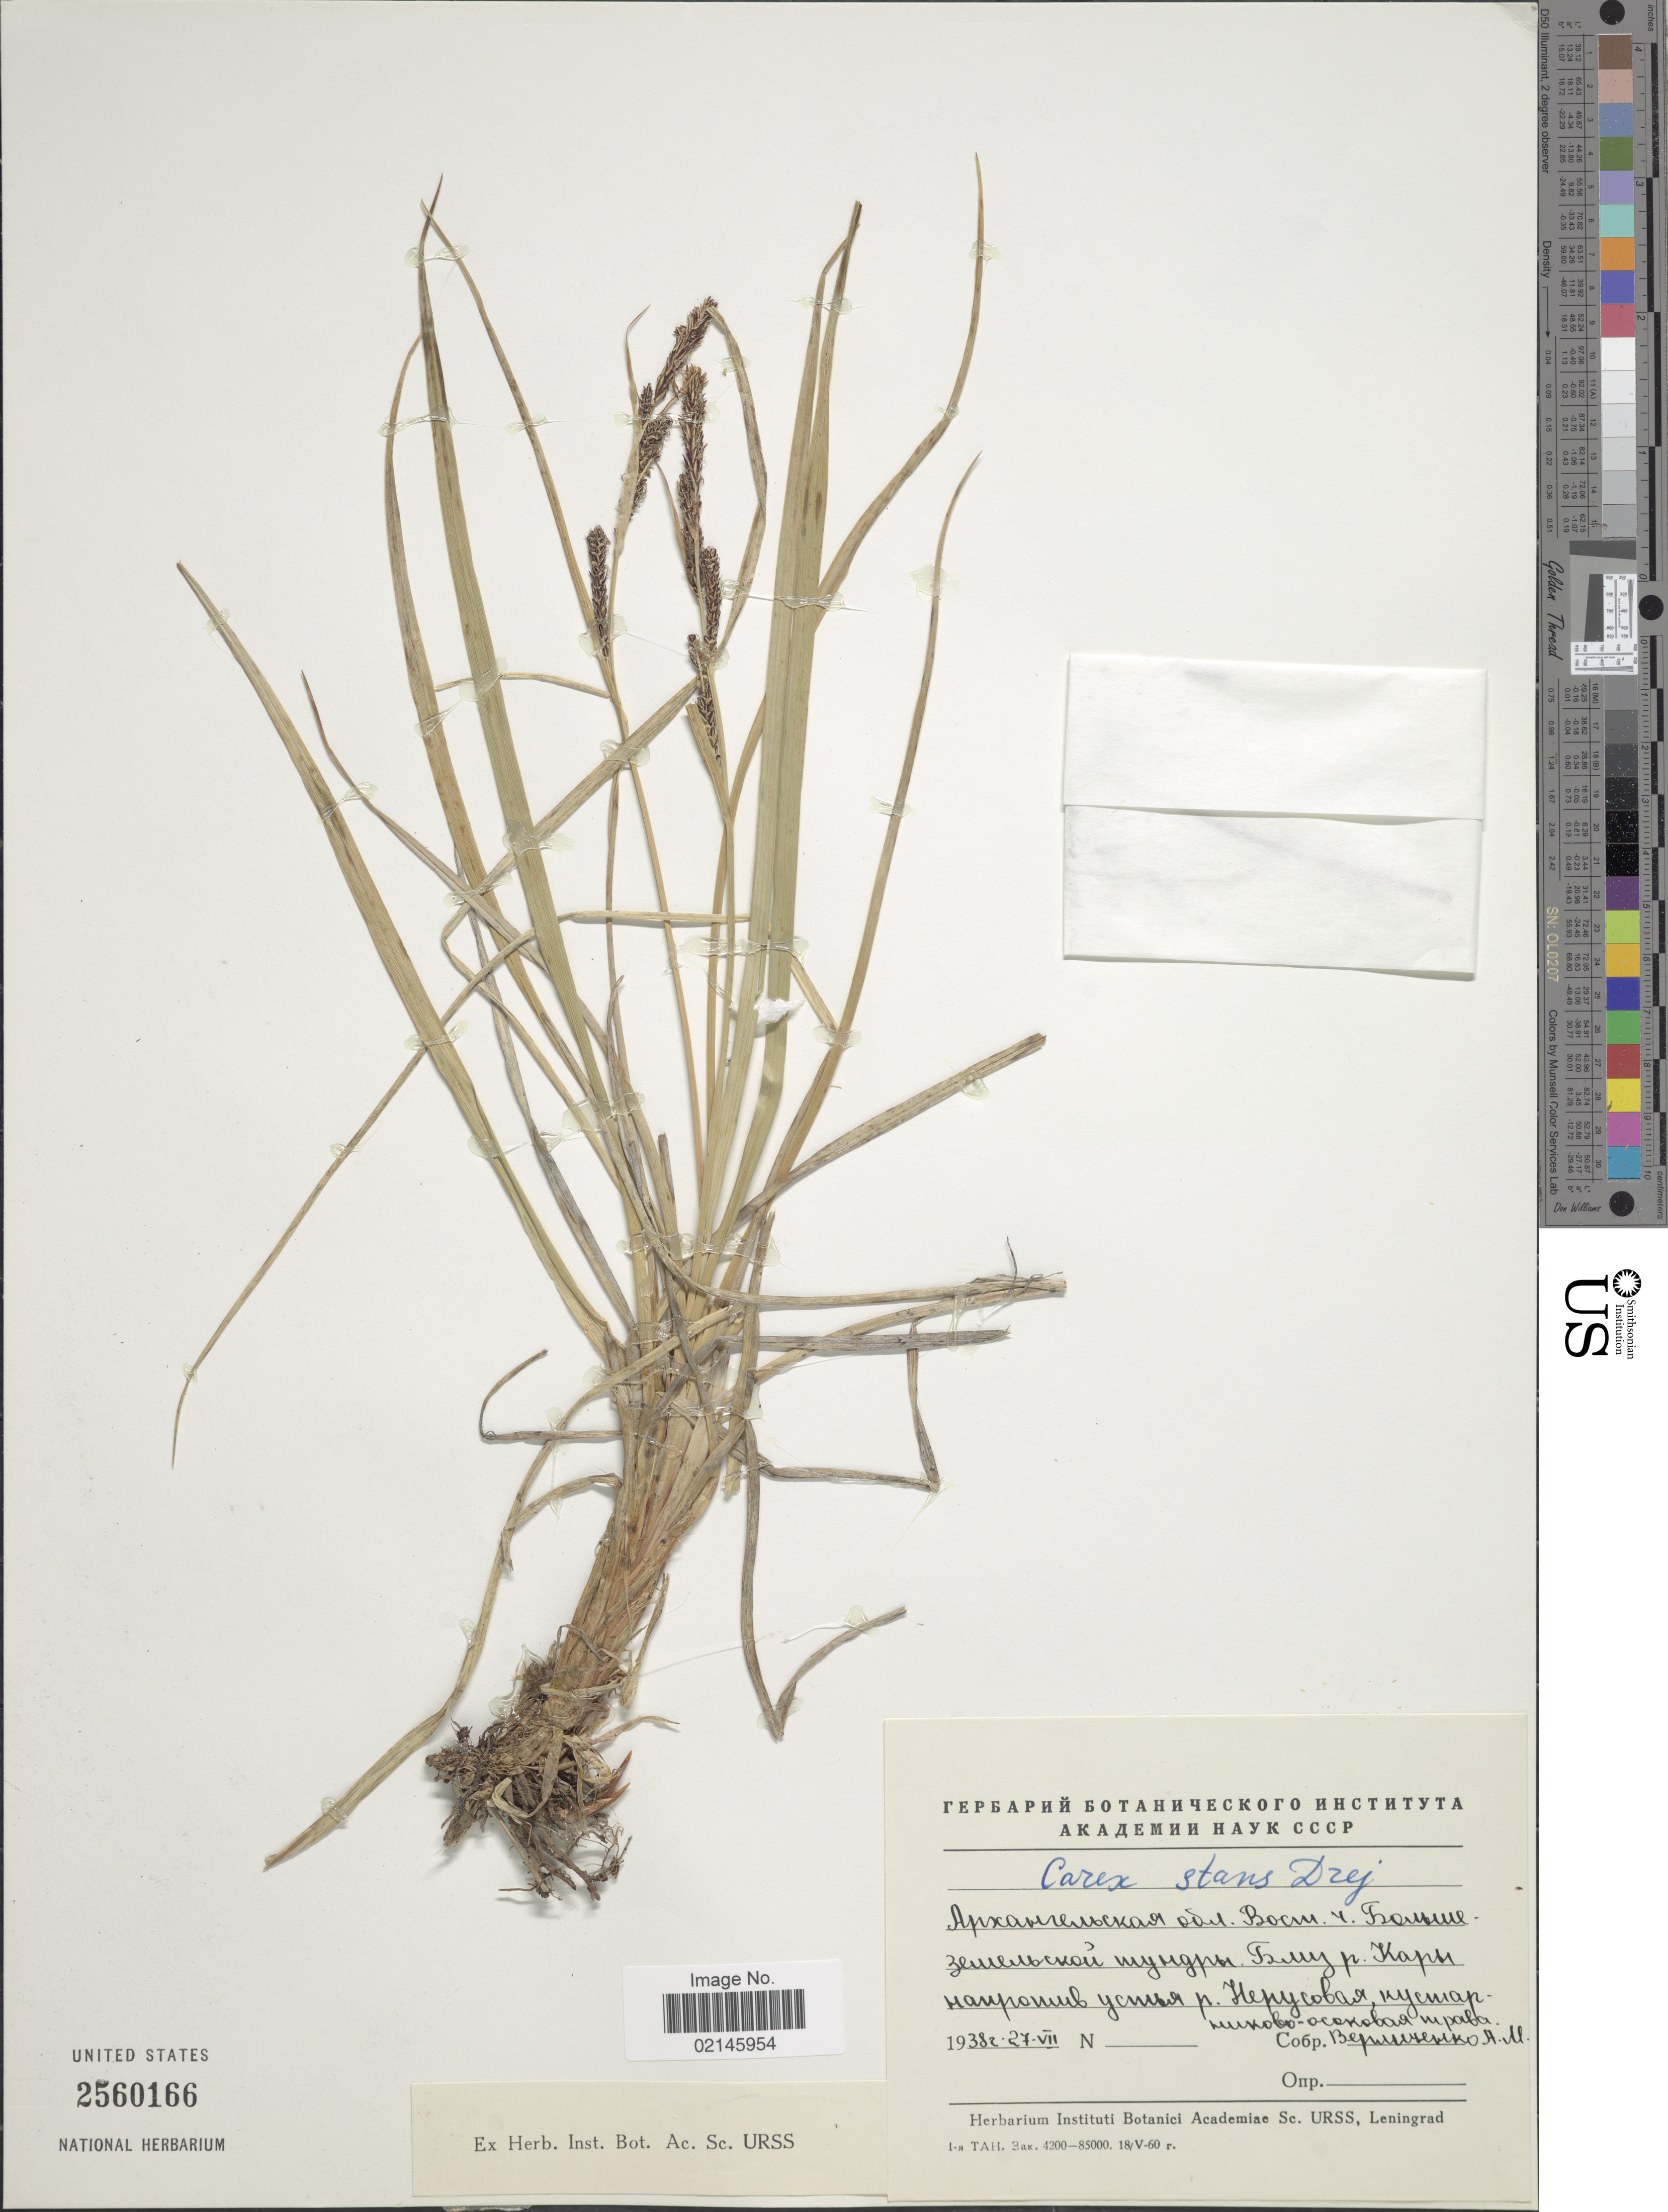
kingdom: Plantae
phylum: Tracheophyta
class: Liliopsida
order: Poales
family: Cyperaceae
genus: Carex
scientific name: Carex aquatilis var. minor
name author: Boott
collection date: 1938-07-27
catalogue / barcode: US 2560166